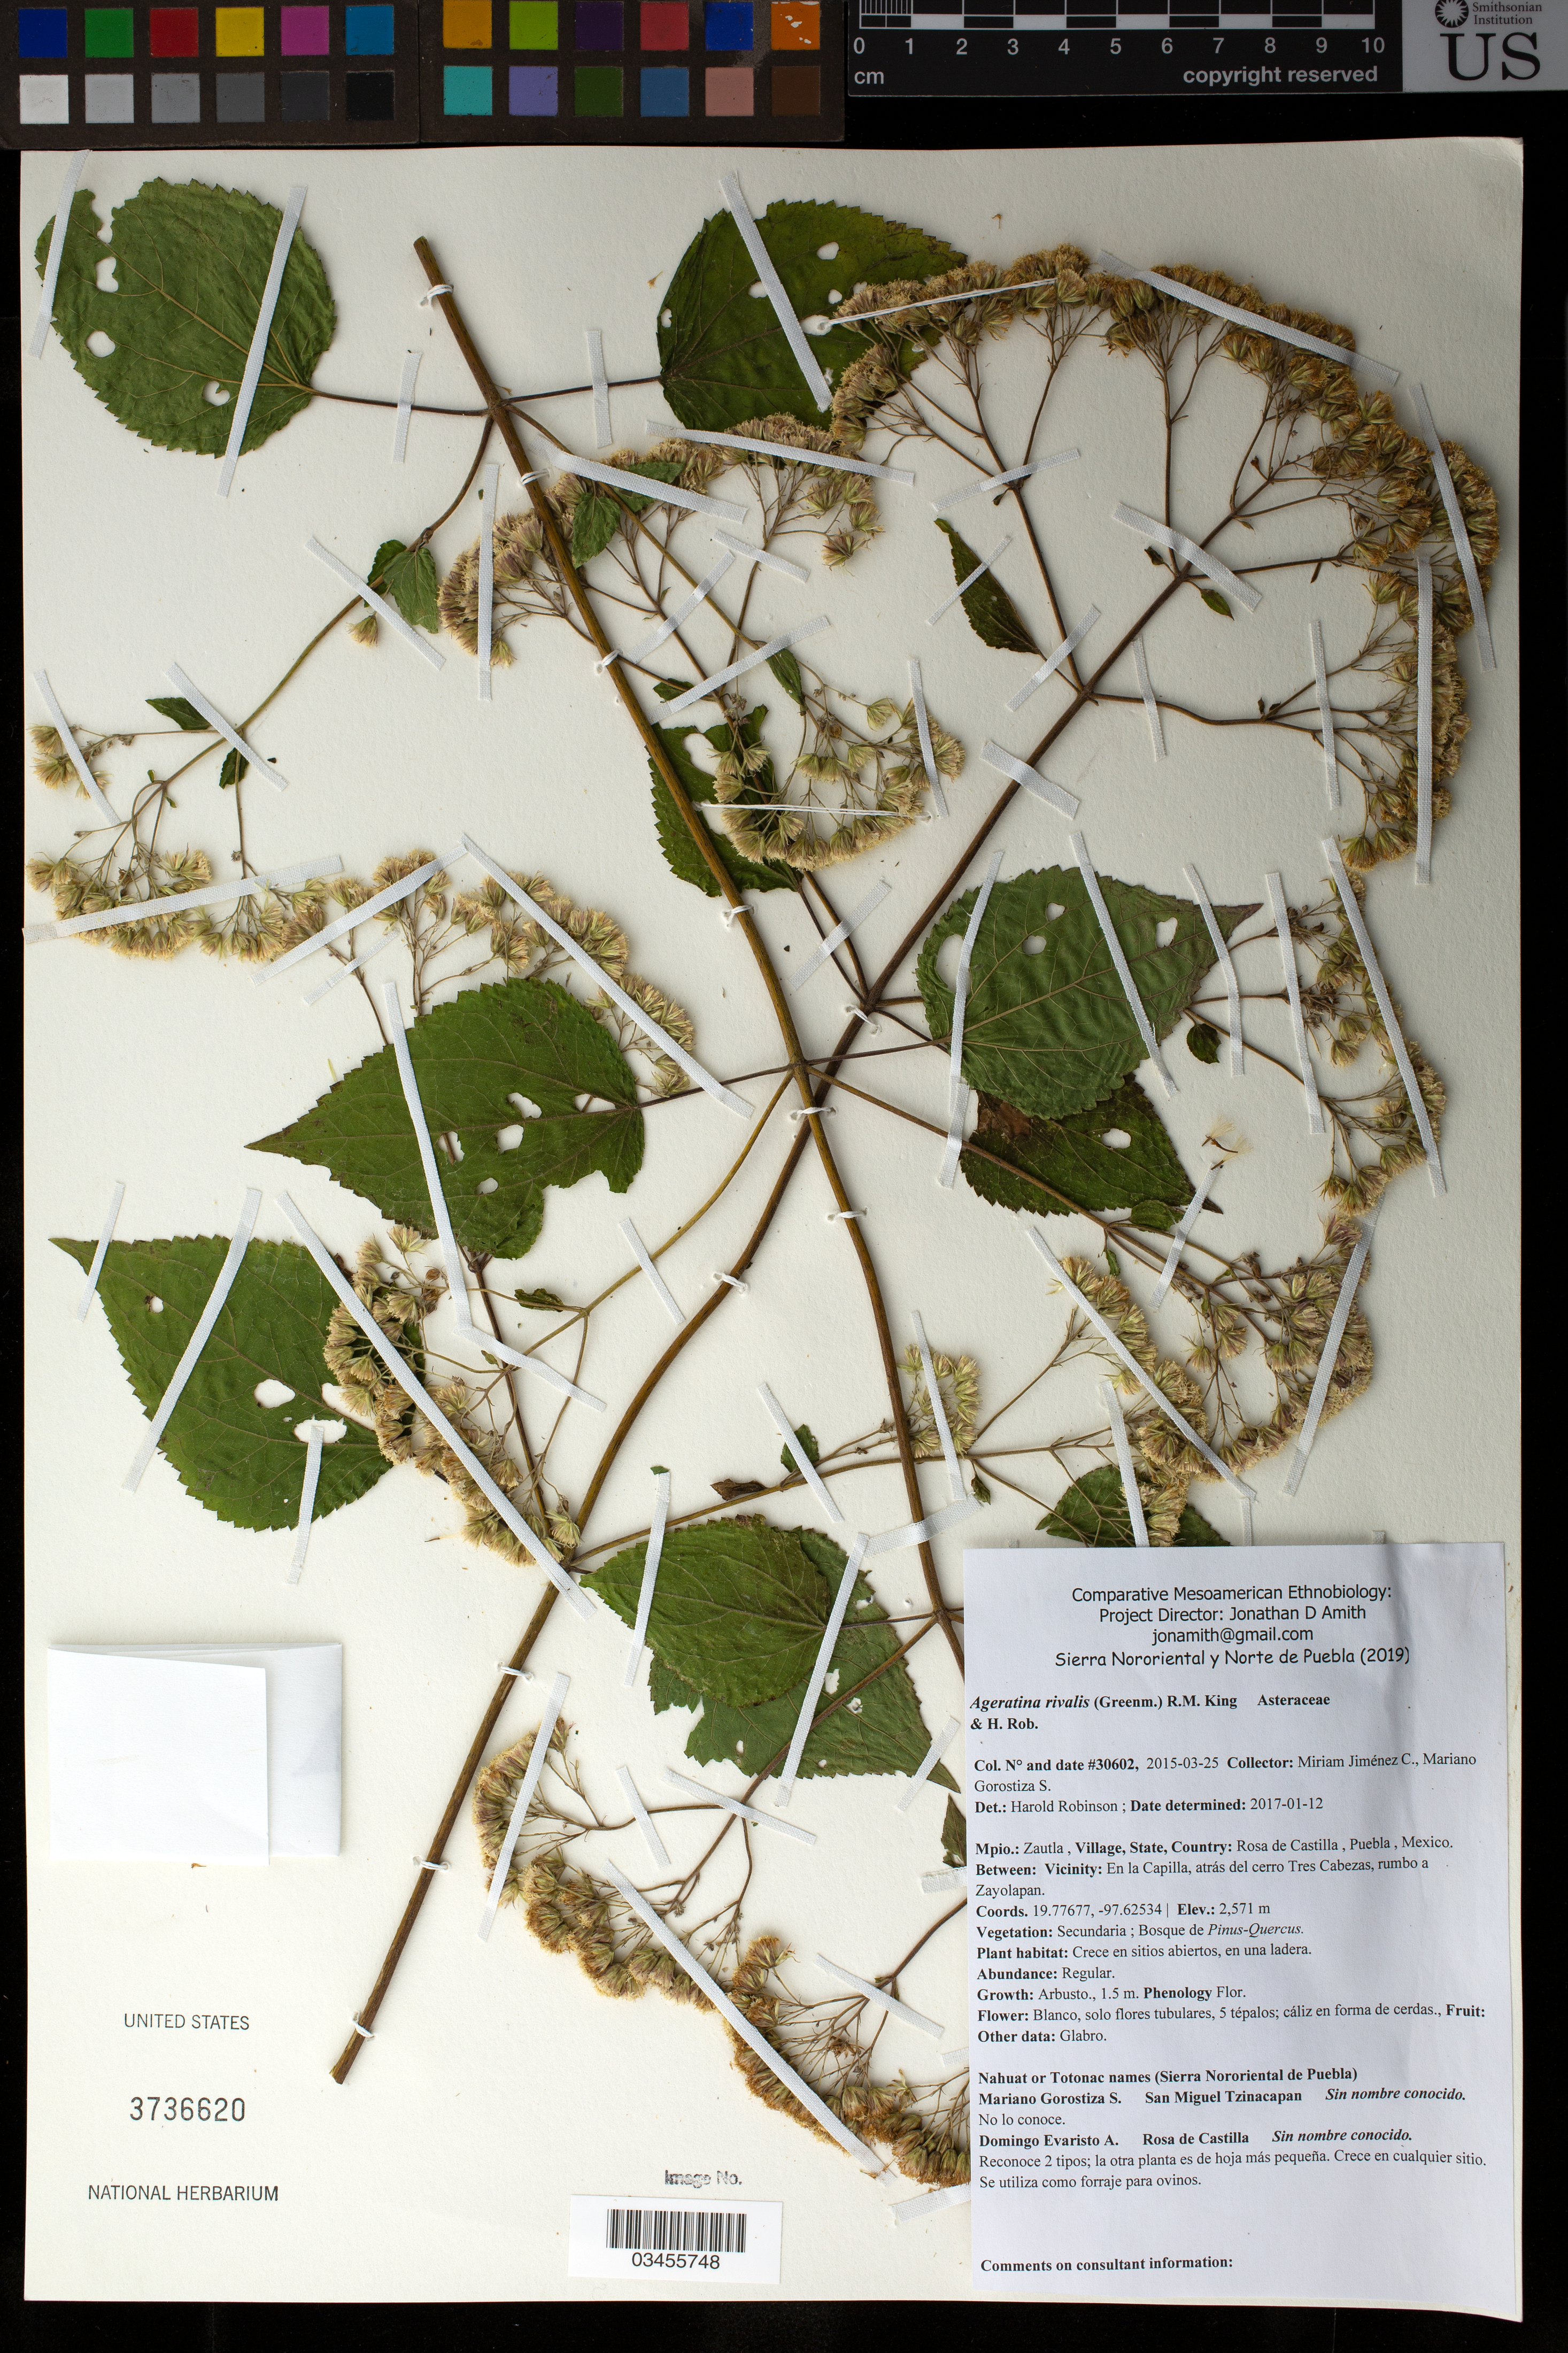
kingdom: Plantae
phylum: Tracheophyta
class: Magnoliopsida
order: Asterales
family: Asteraceae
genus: Ageratina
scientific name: Ageratina conspicua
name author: (Kunth & C.D. Bouché) R.M. King & H. Rob.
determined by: Robinson, Harold E., (US)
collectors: M. Jiménez Chimil & M. Gorostiza S.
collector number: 30602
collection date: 2015-03-25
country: México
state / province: Puebla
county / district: Zautla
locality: PUEBLO: Rosa de Castilla; LOCALIDAD EXACTA: En La Capilla, atrás del cerro Tres Cabezas, rumbo a Zayolapan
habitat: Bosque de Pinus-Quercus | Crece en sitios abiertos, en una ladera.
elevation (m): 2571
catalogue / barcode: US 3736620